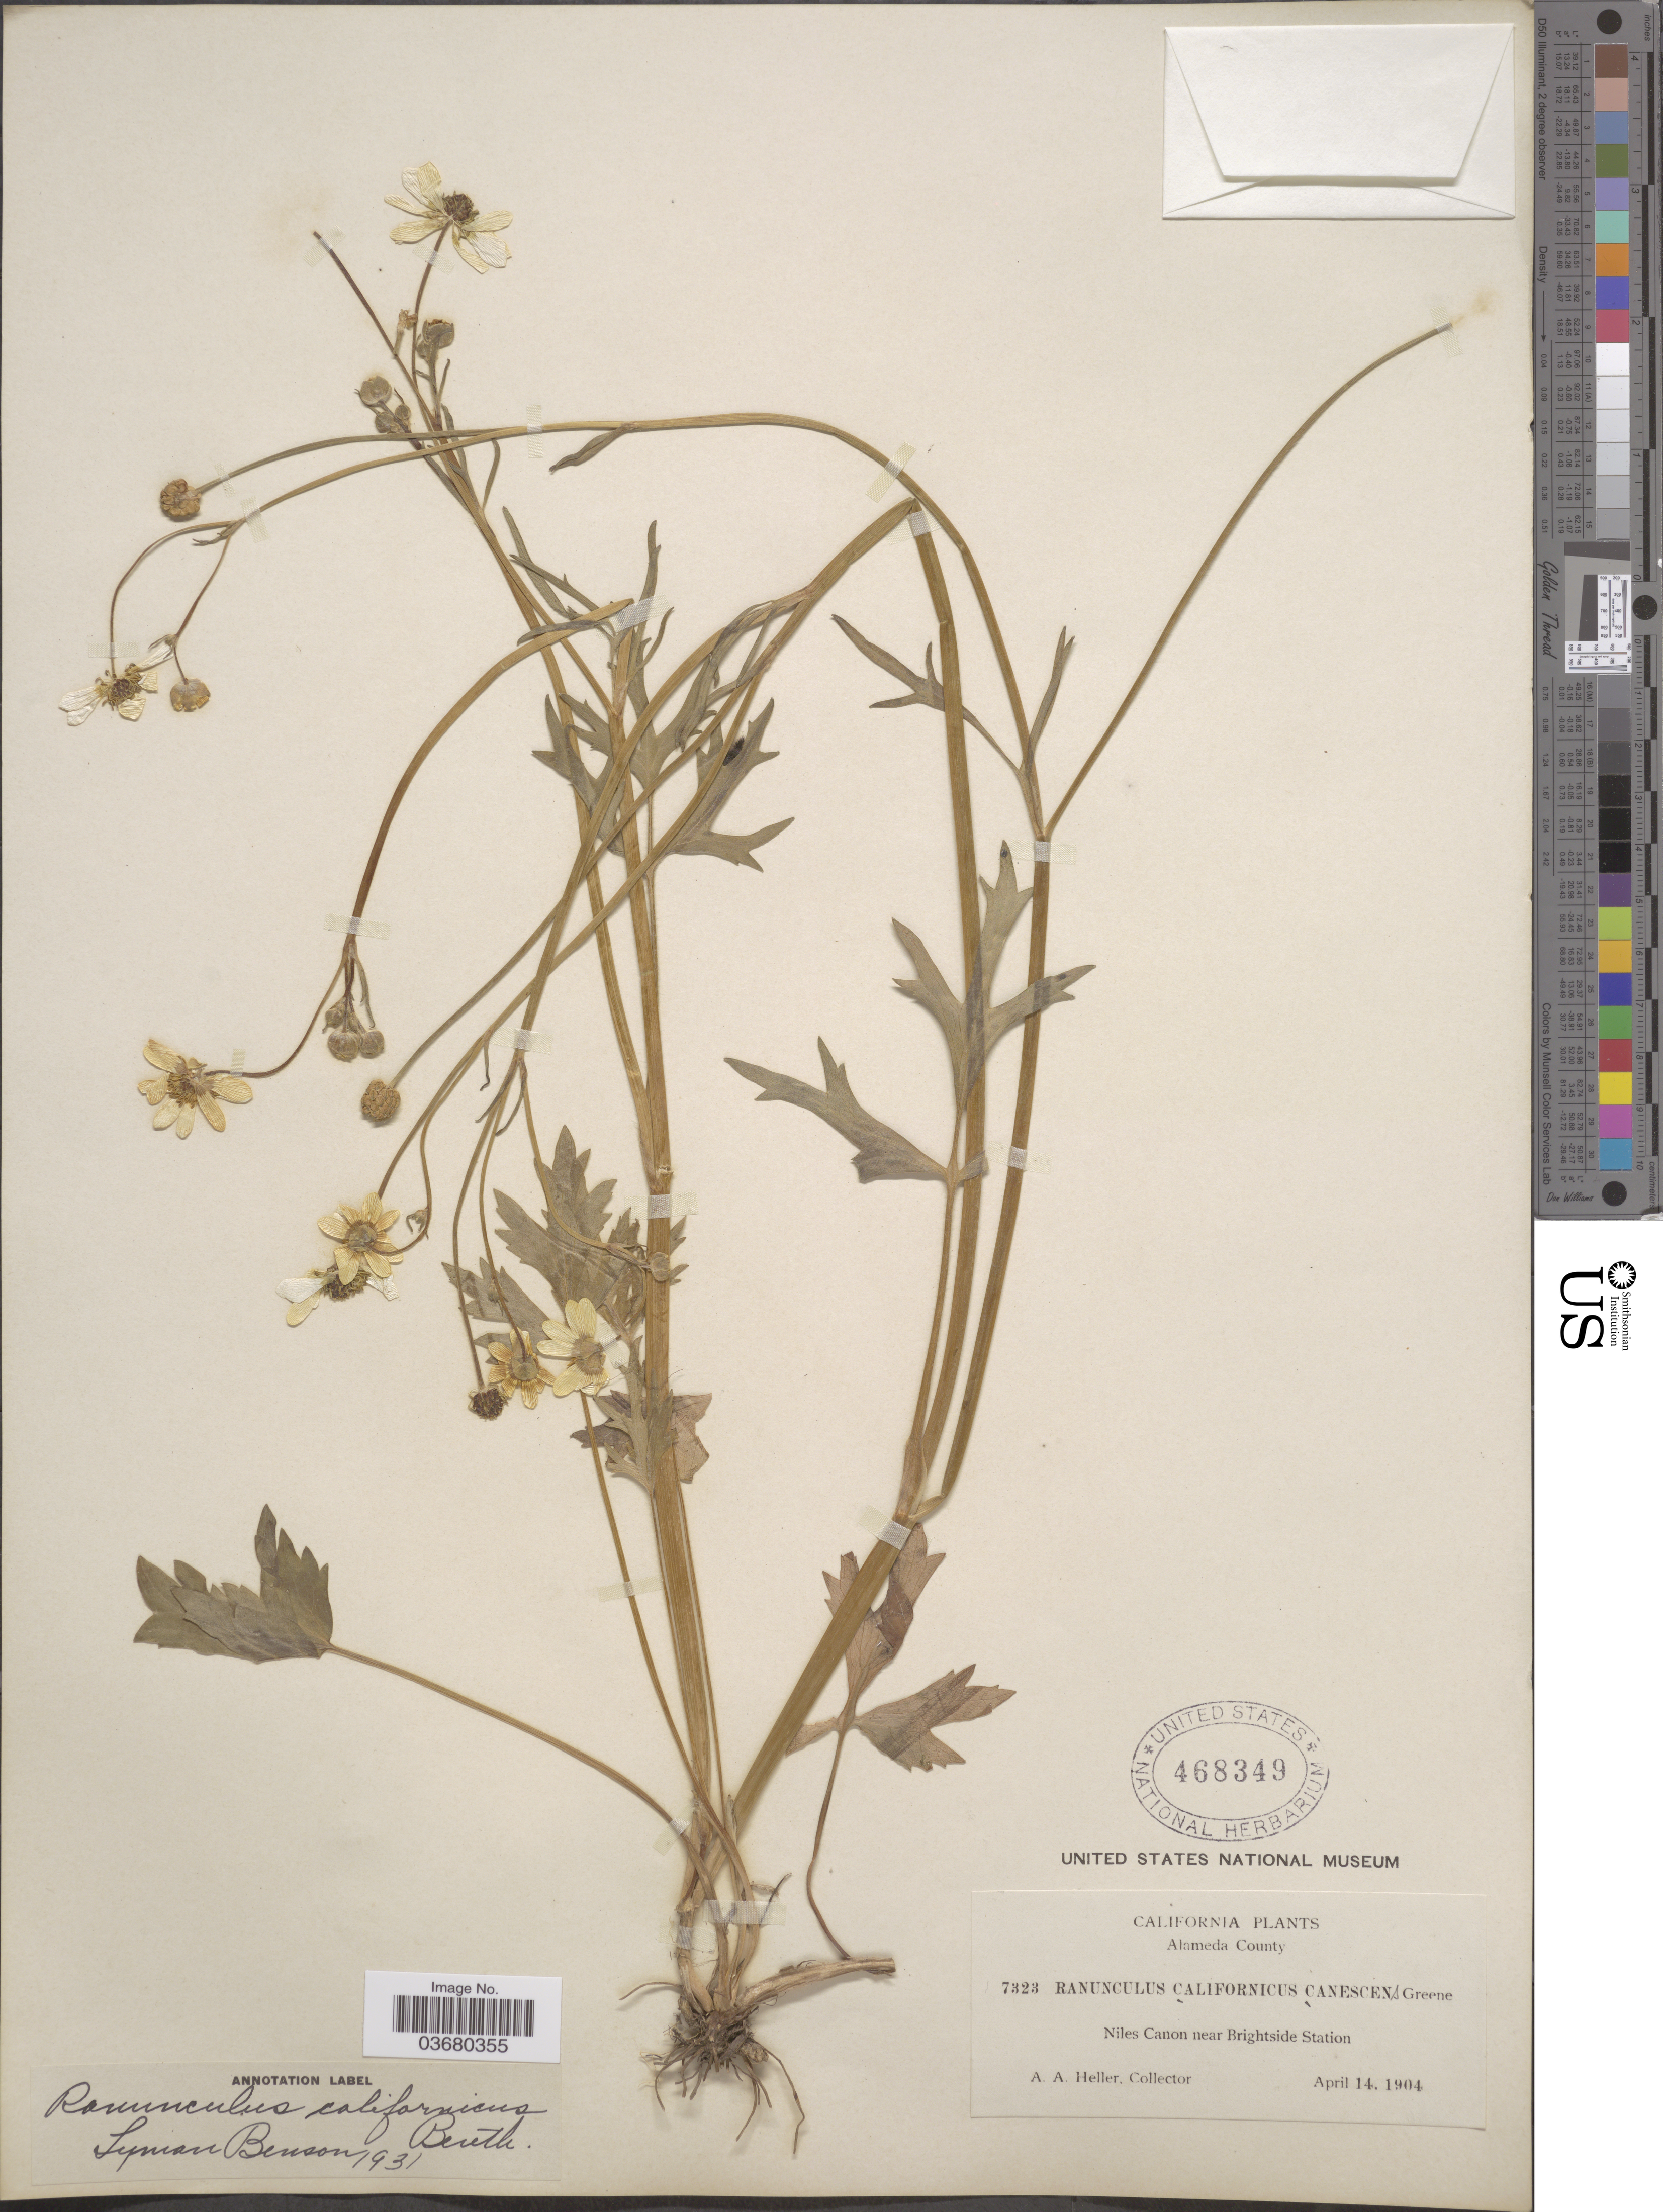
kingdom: Plantae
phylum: Tracheophyta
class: Magnoliopsida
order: Ranunculales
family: Ranunculaceae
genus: Ranunculus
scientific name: Ranunculus californicus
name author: Benth.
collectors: A. A. Heller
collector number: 7323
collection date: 1904-04-14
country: United States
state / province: California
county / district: Alameda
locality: Alameda County. Niles Canon near Brightside Station.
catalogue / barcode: US 468349